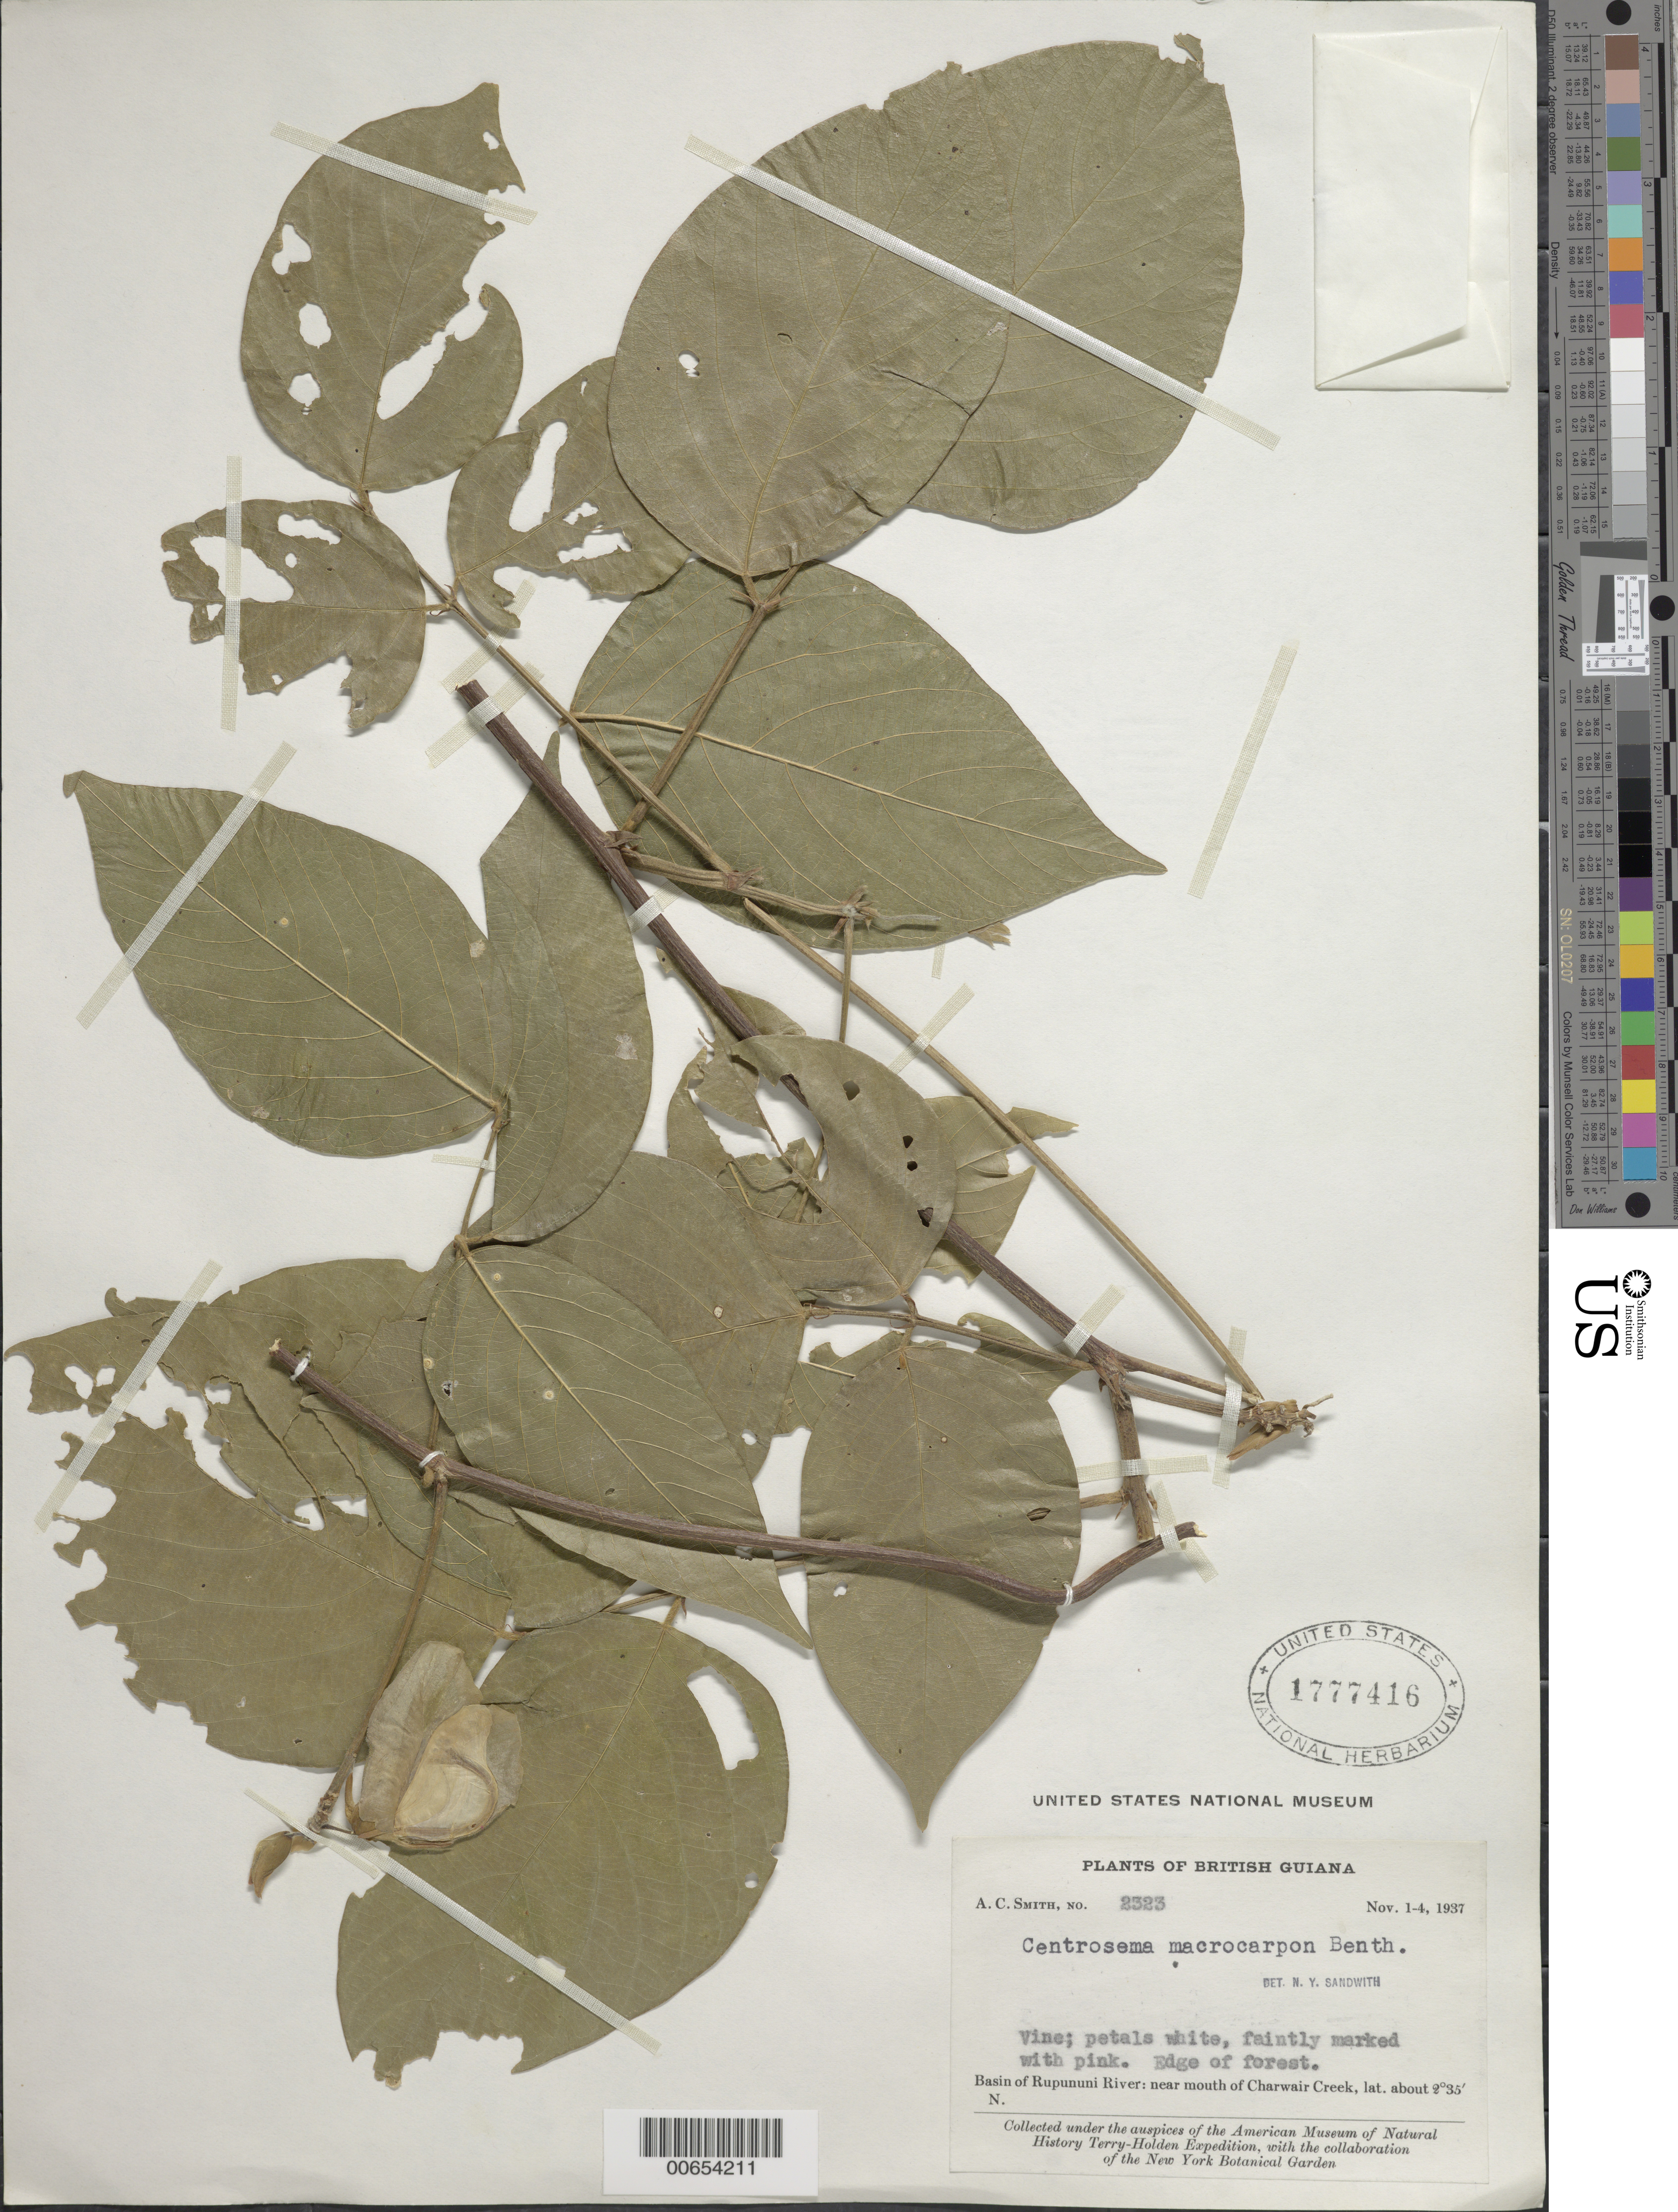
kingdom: Plantae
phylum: Tracheophyta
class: Magnoliopsida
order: Fabales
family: Fabaceae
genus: Centrosema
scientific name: Centrosema macrocarpum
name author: Benth.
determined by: Sandwith, N. Y.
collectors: A. C. Smith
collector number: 2323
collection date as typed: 1-Nov-37 to 4-Nov-37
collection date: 1937-11-01/1937-11-04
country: Guyana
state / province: U. Takutu-U. Essequibo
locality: Charwair Creek, near mouth, Rupununi R. basin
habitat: Edge of forest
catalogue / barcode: US 1777416